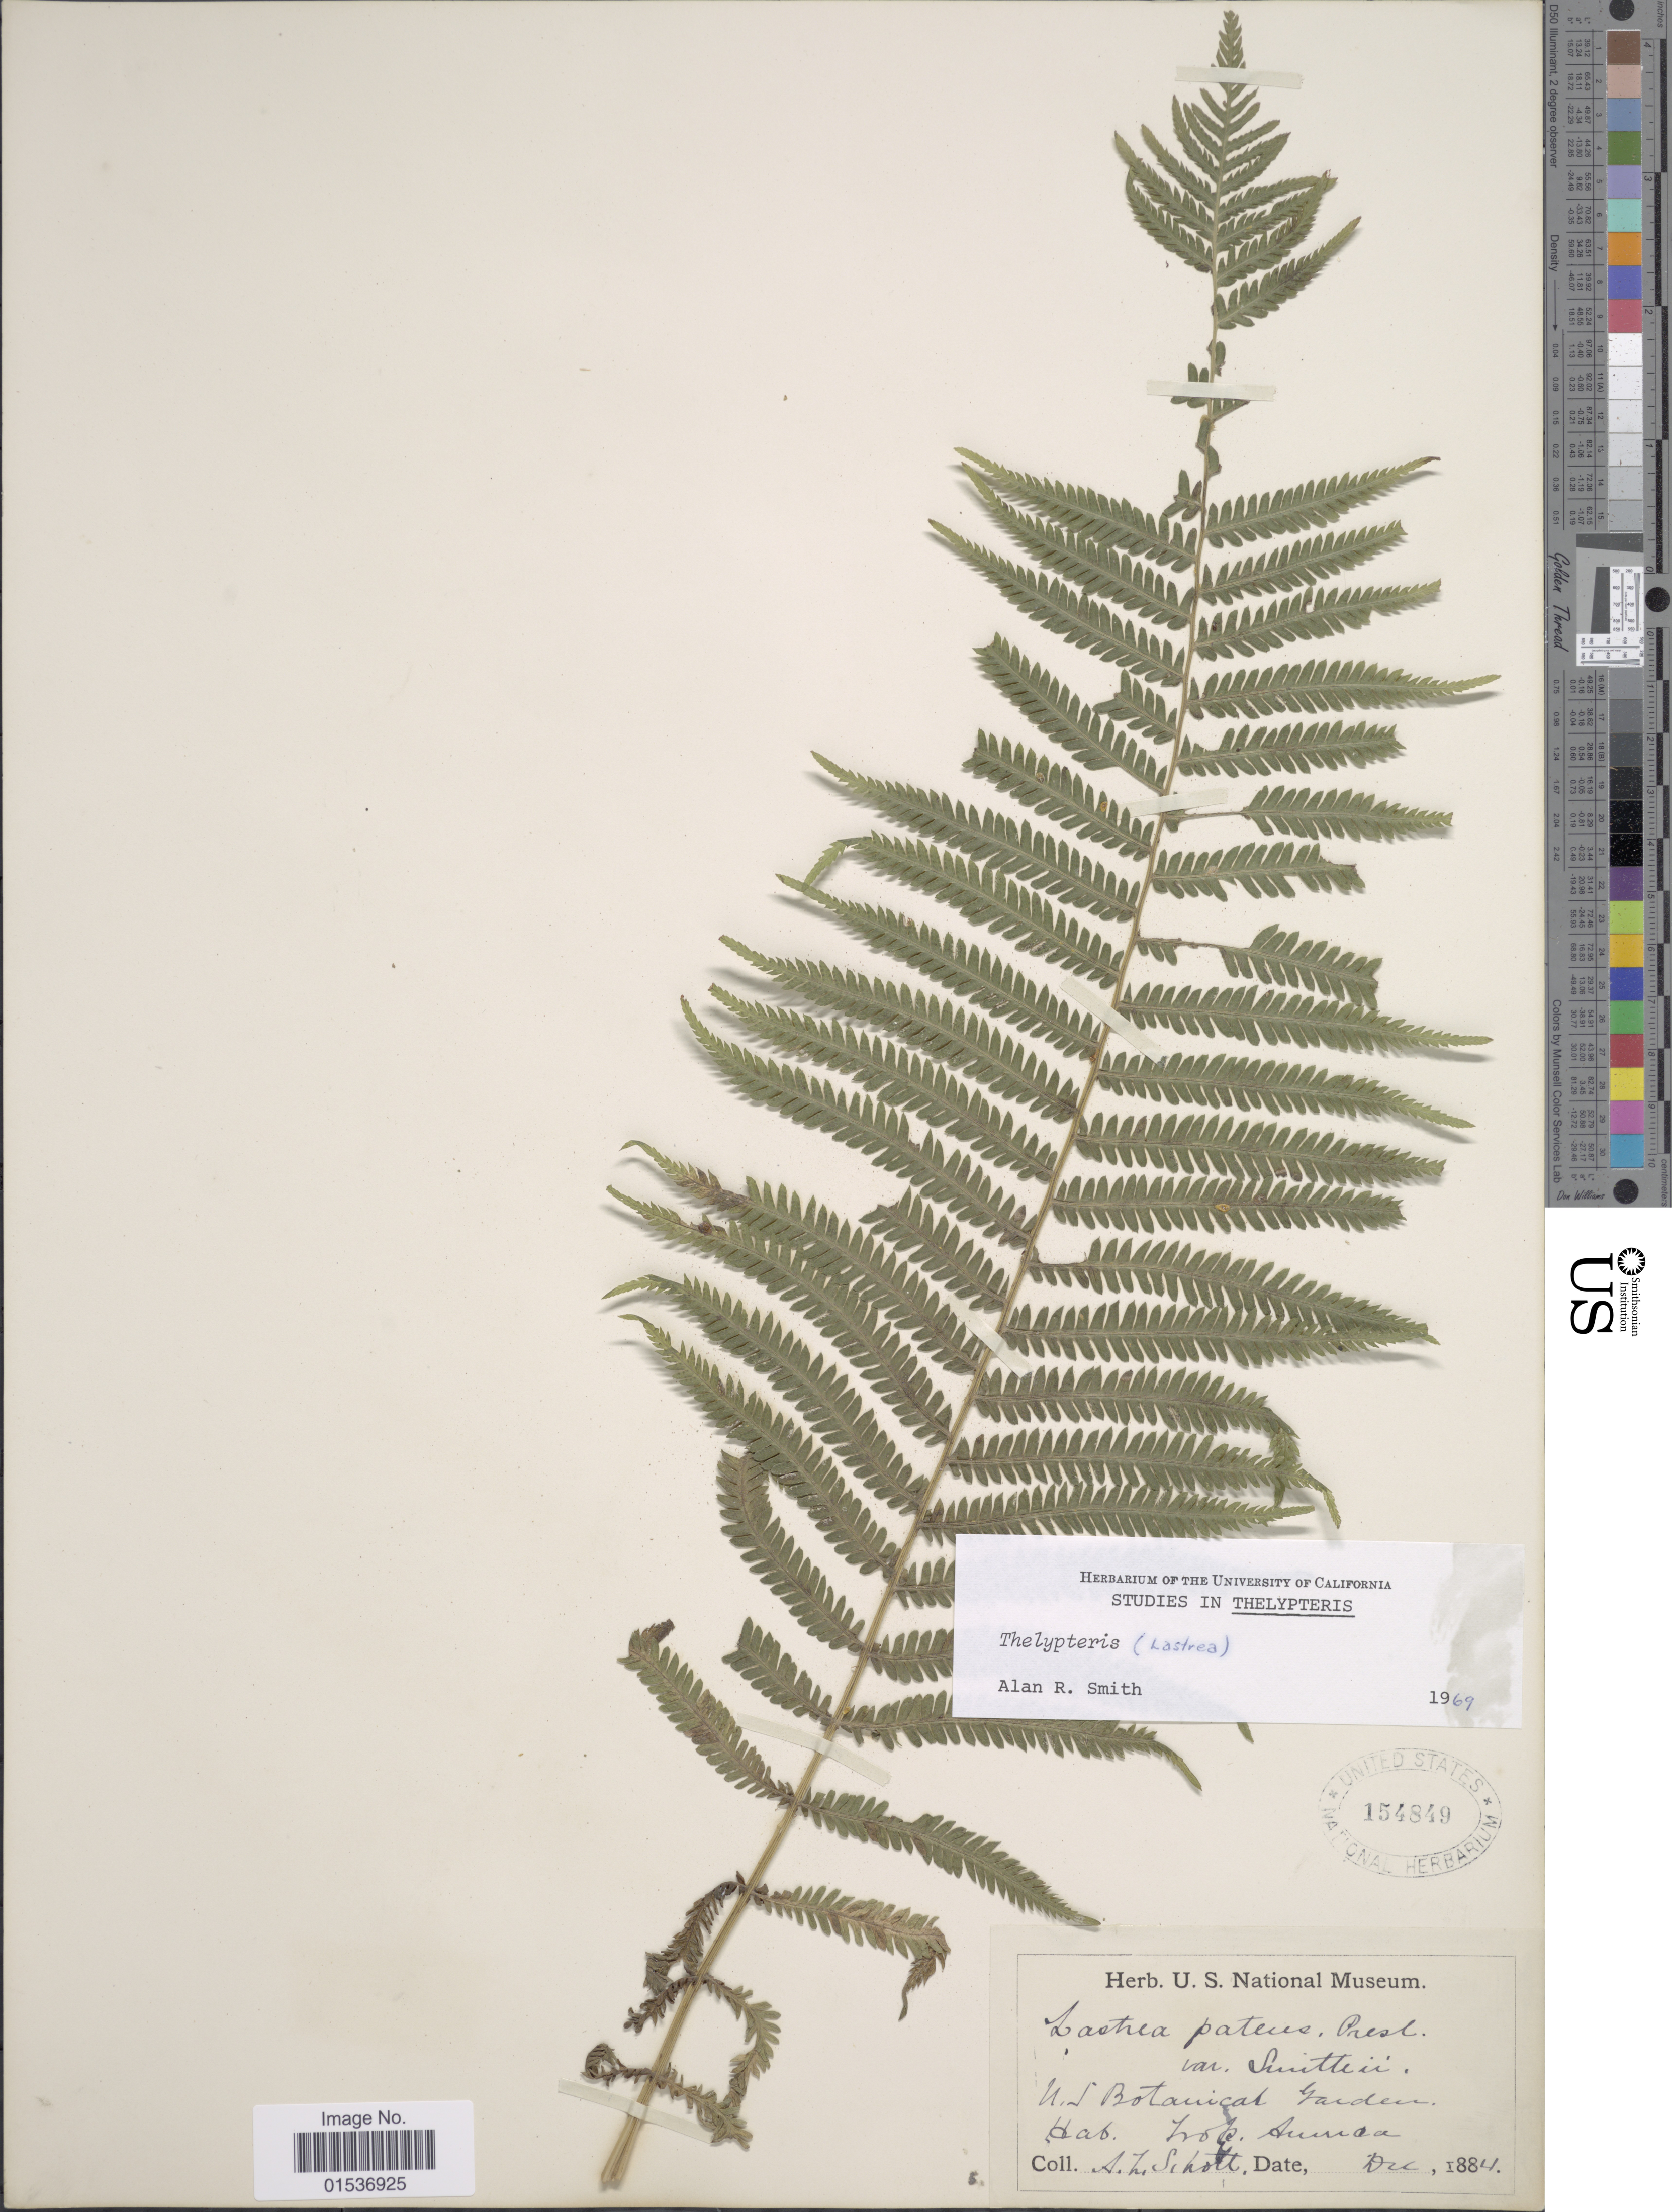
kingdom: Plantae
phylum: Tracheophyta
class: Polypodiopsida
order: Polypodiales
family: Thelypteridaceae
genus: Thelypteris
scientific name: Thelypteris sp.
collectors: A. L. Schott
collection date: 1884-12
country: Germany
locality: U.S. Botanical Garden.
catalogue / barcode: US 154849